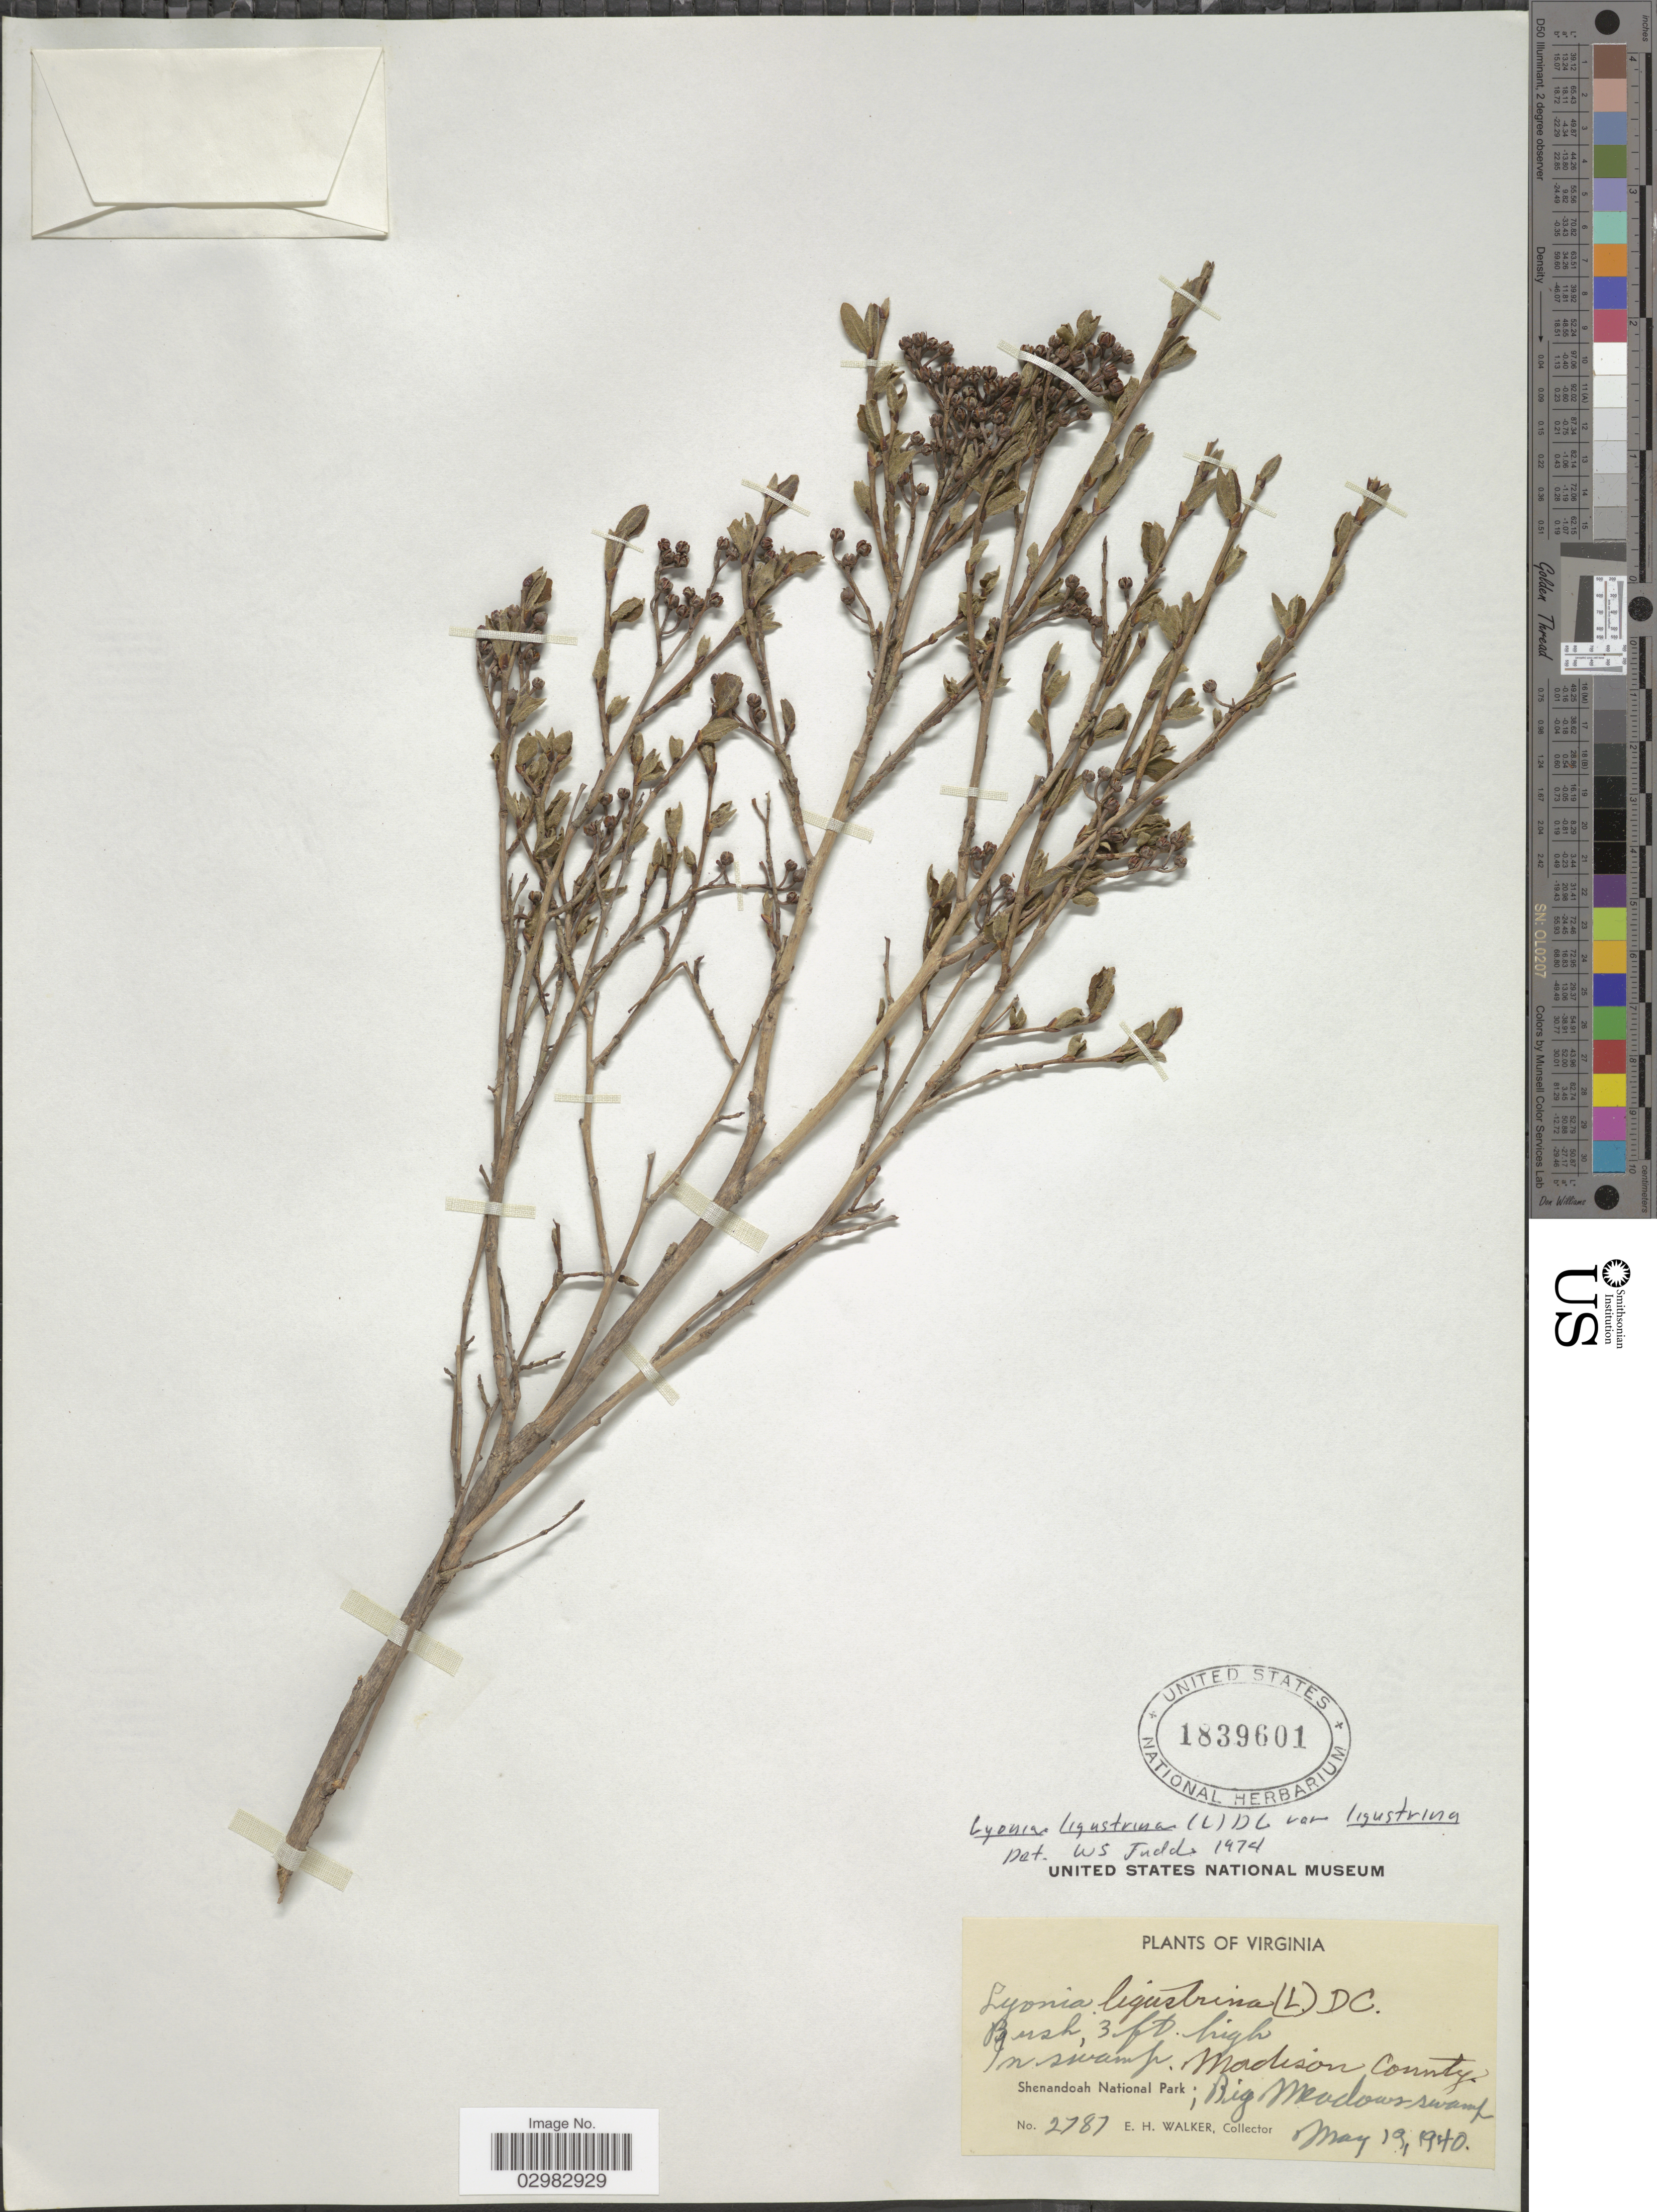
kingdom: Plantae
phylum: Tracheophyta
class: Magnoliopsida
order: Ericales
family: Ericaceae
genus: Lyonia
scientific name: Lyonia ligustrina var. ligustrina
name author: (L.) DC.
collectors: E. H. Walker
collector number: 2787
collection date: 1940-05-19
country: United States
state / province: Virginia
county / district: Madison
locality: In swamp, Madison County, Shenandoah National Park; Big Meadows swamp.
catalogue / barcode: US 1839601